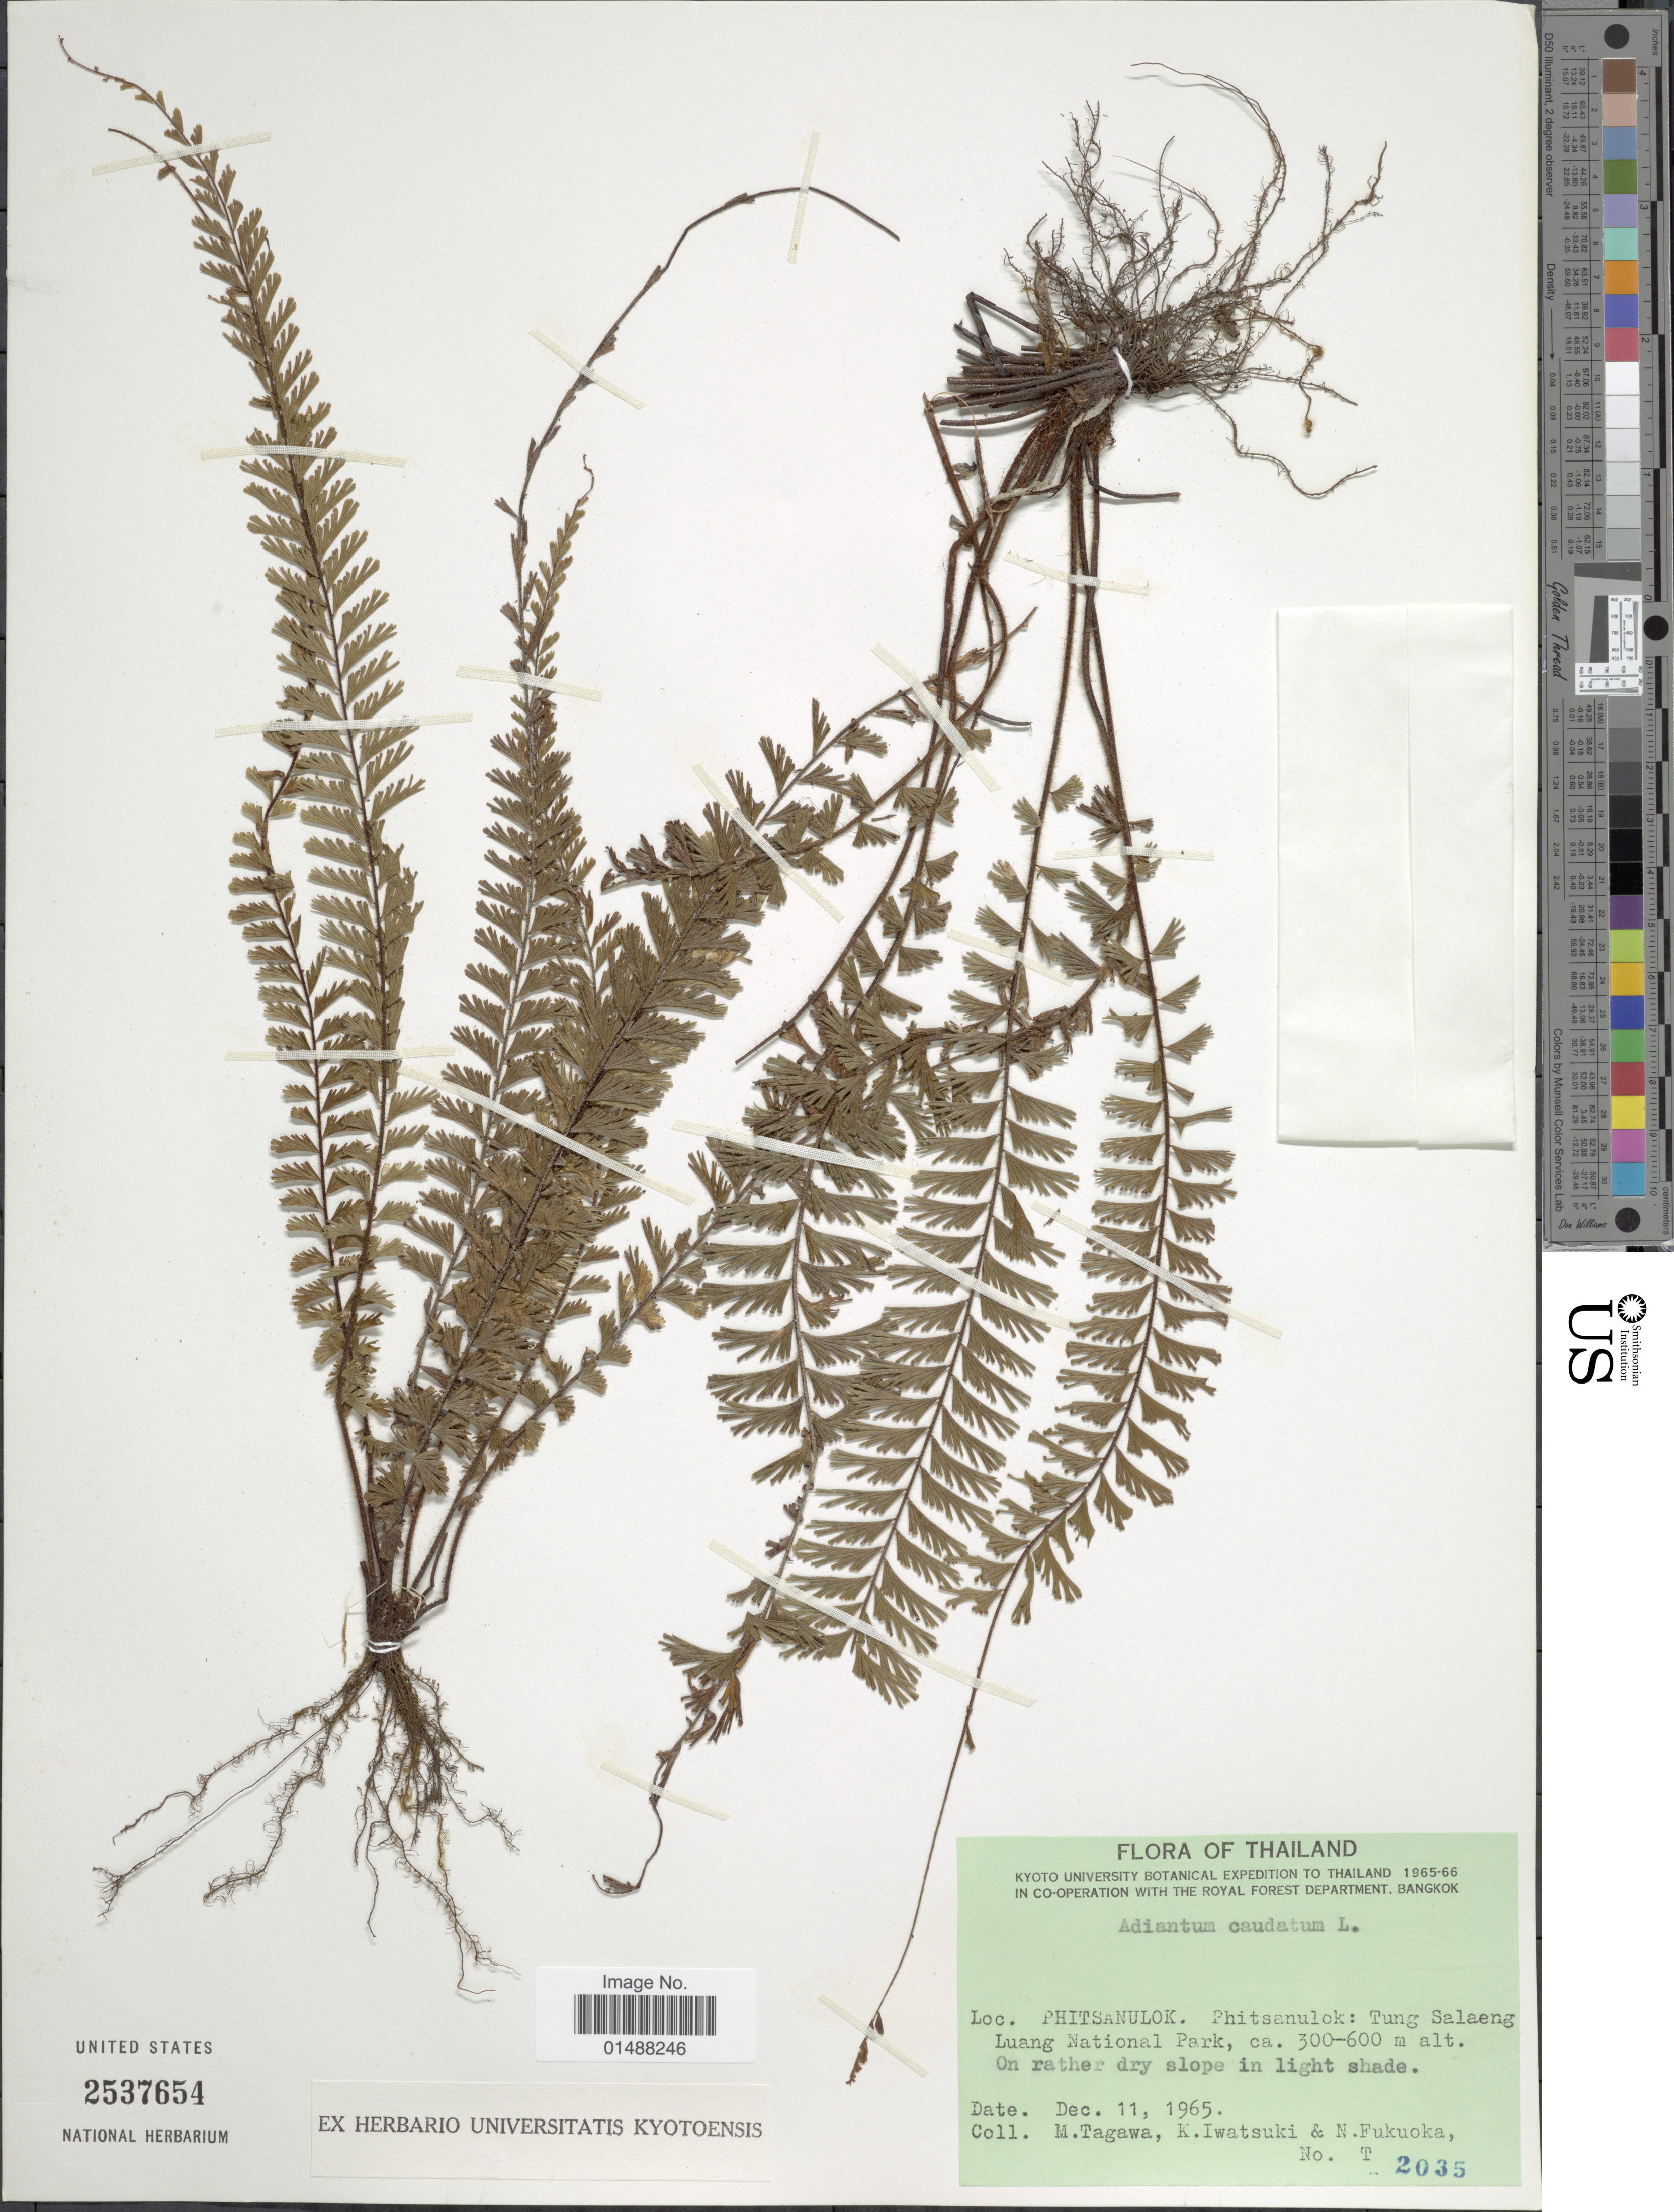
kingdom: Plantae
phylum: Tracheophyta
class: Polypodiopsida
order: Polypodiales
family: Pteridaceae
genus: Adiantum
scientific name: Adiantum caudatum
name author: L.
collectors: M. Tagawa, K. Iwatsuki & N. Fukuoka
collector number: T2035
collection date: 1965-12-11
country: Thailand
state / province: Phitsanulok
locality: Phitsanulok: Tung Salaeng Luang National Park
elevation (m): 300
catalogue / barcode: US 2537654